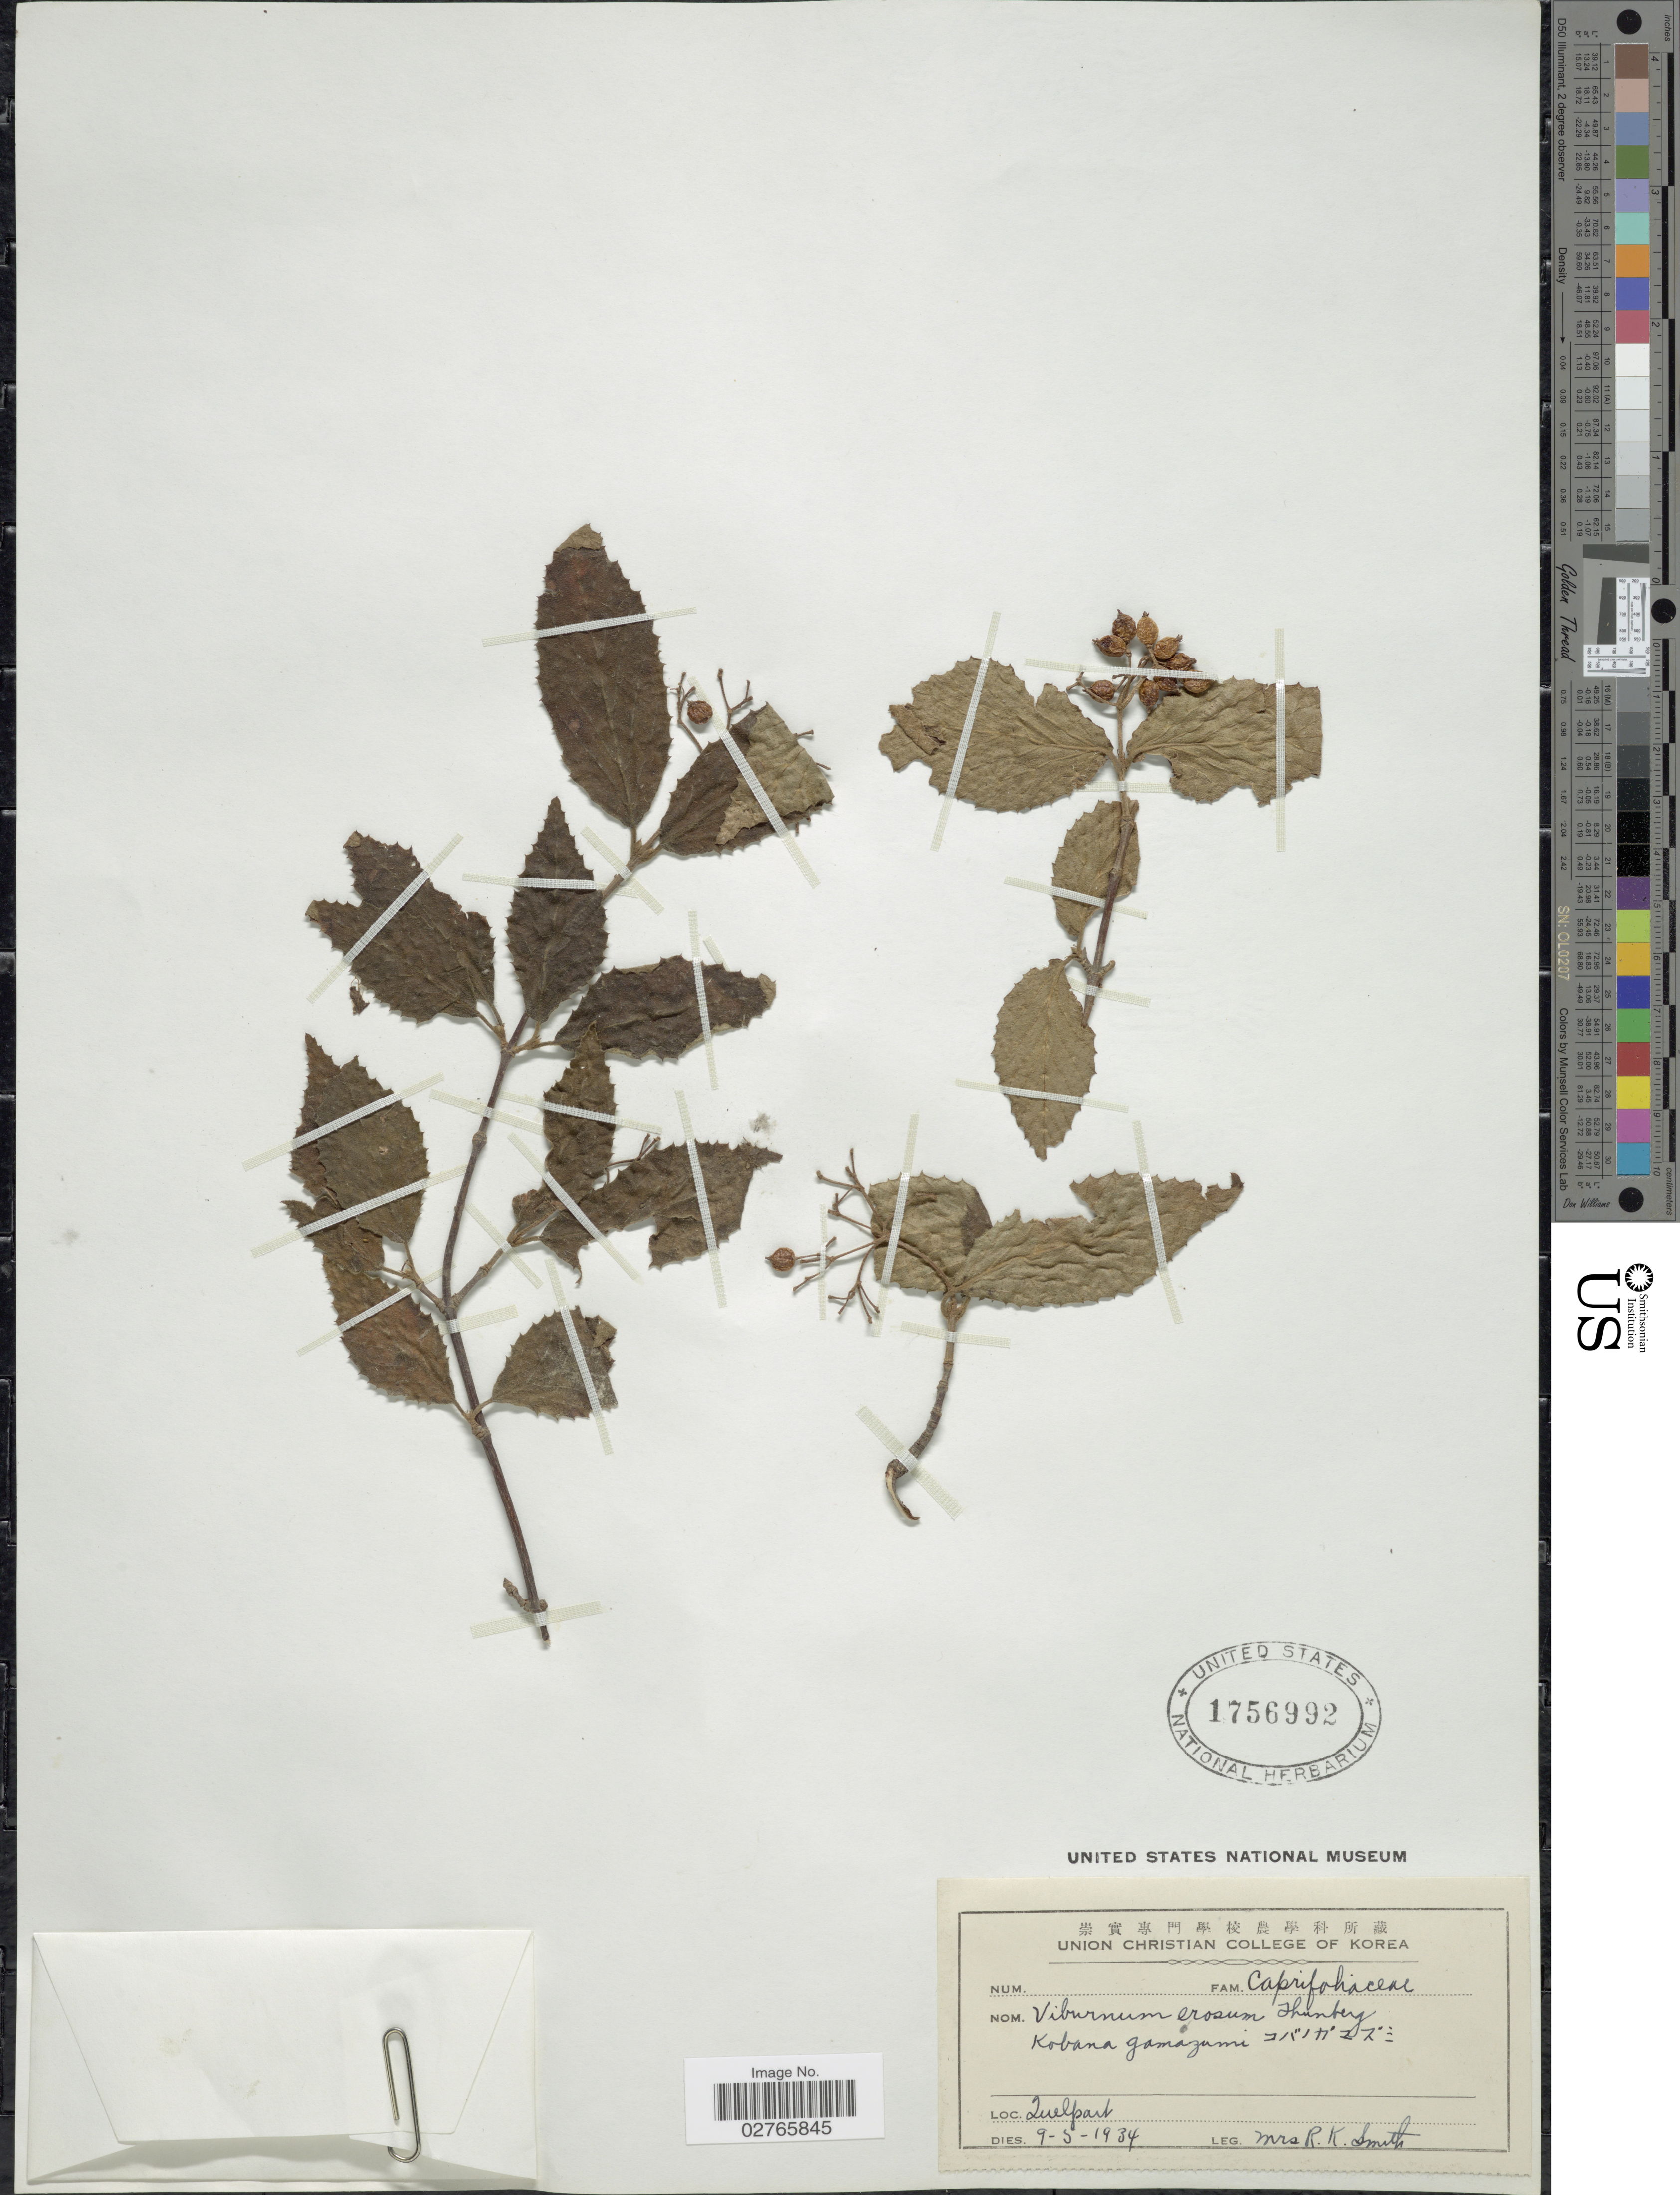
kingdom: Plantae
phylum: Tracheophyta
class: Magnoliopsida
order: Dipsacales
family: Viburnaceae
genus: Viburnum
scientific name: Viburnum erosum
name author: Thunb.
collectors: Mrs. R. K. Smith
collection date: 1934-05-09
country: South Korea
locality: Quelpart.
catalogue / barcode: US 1756992